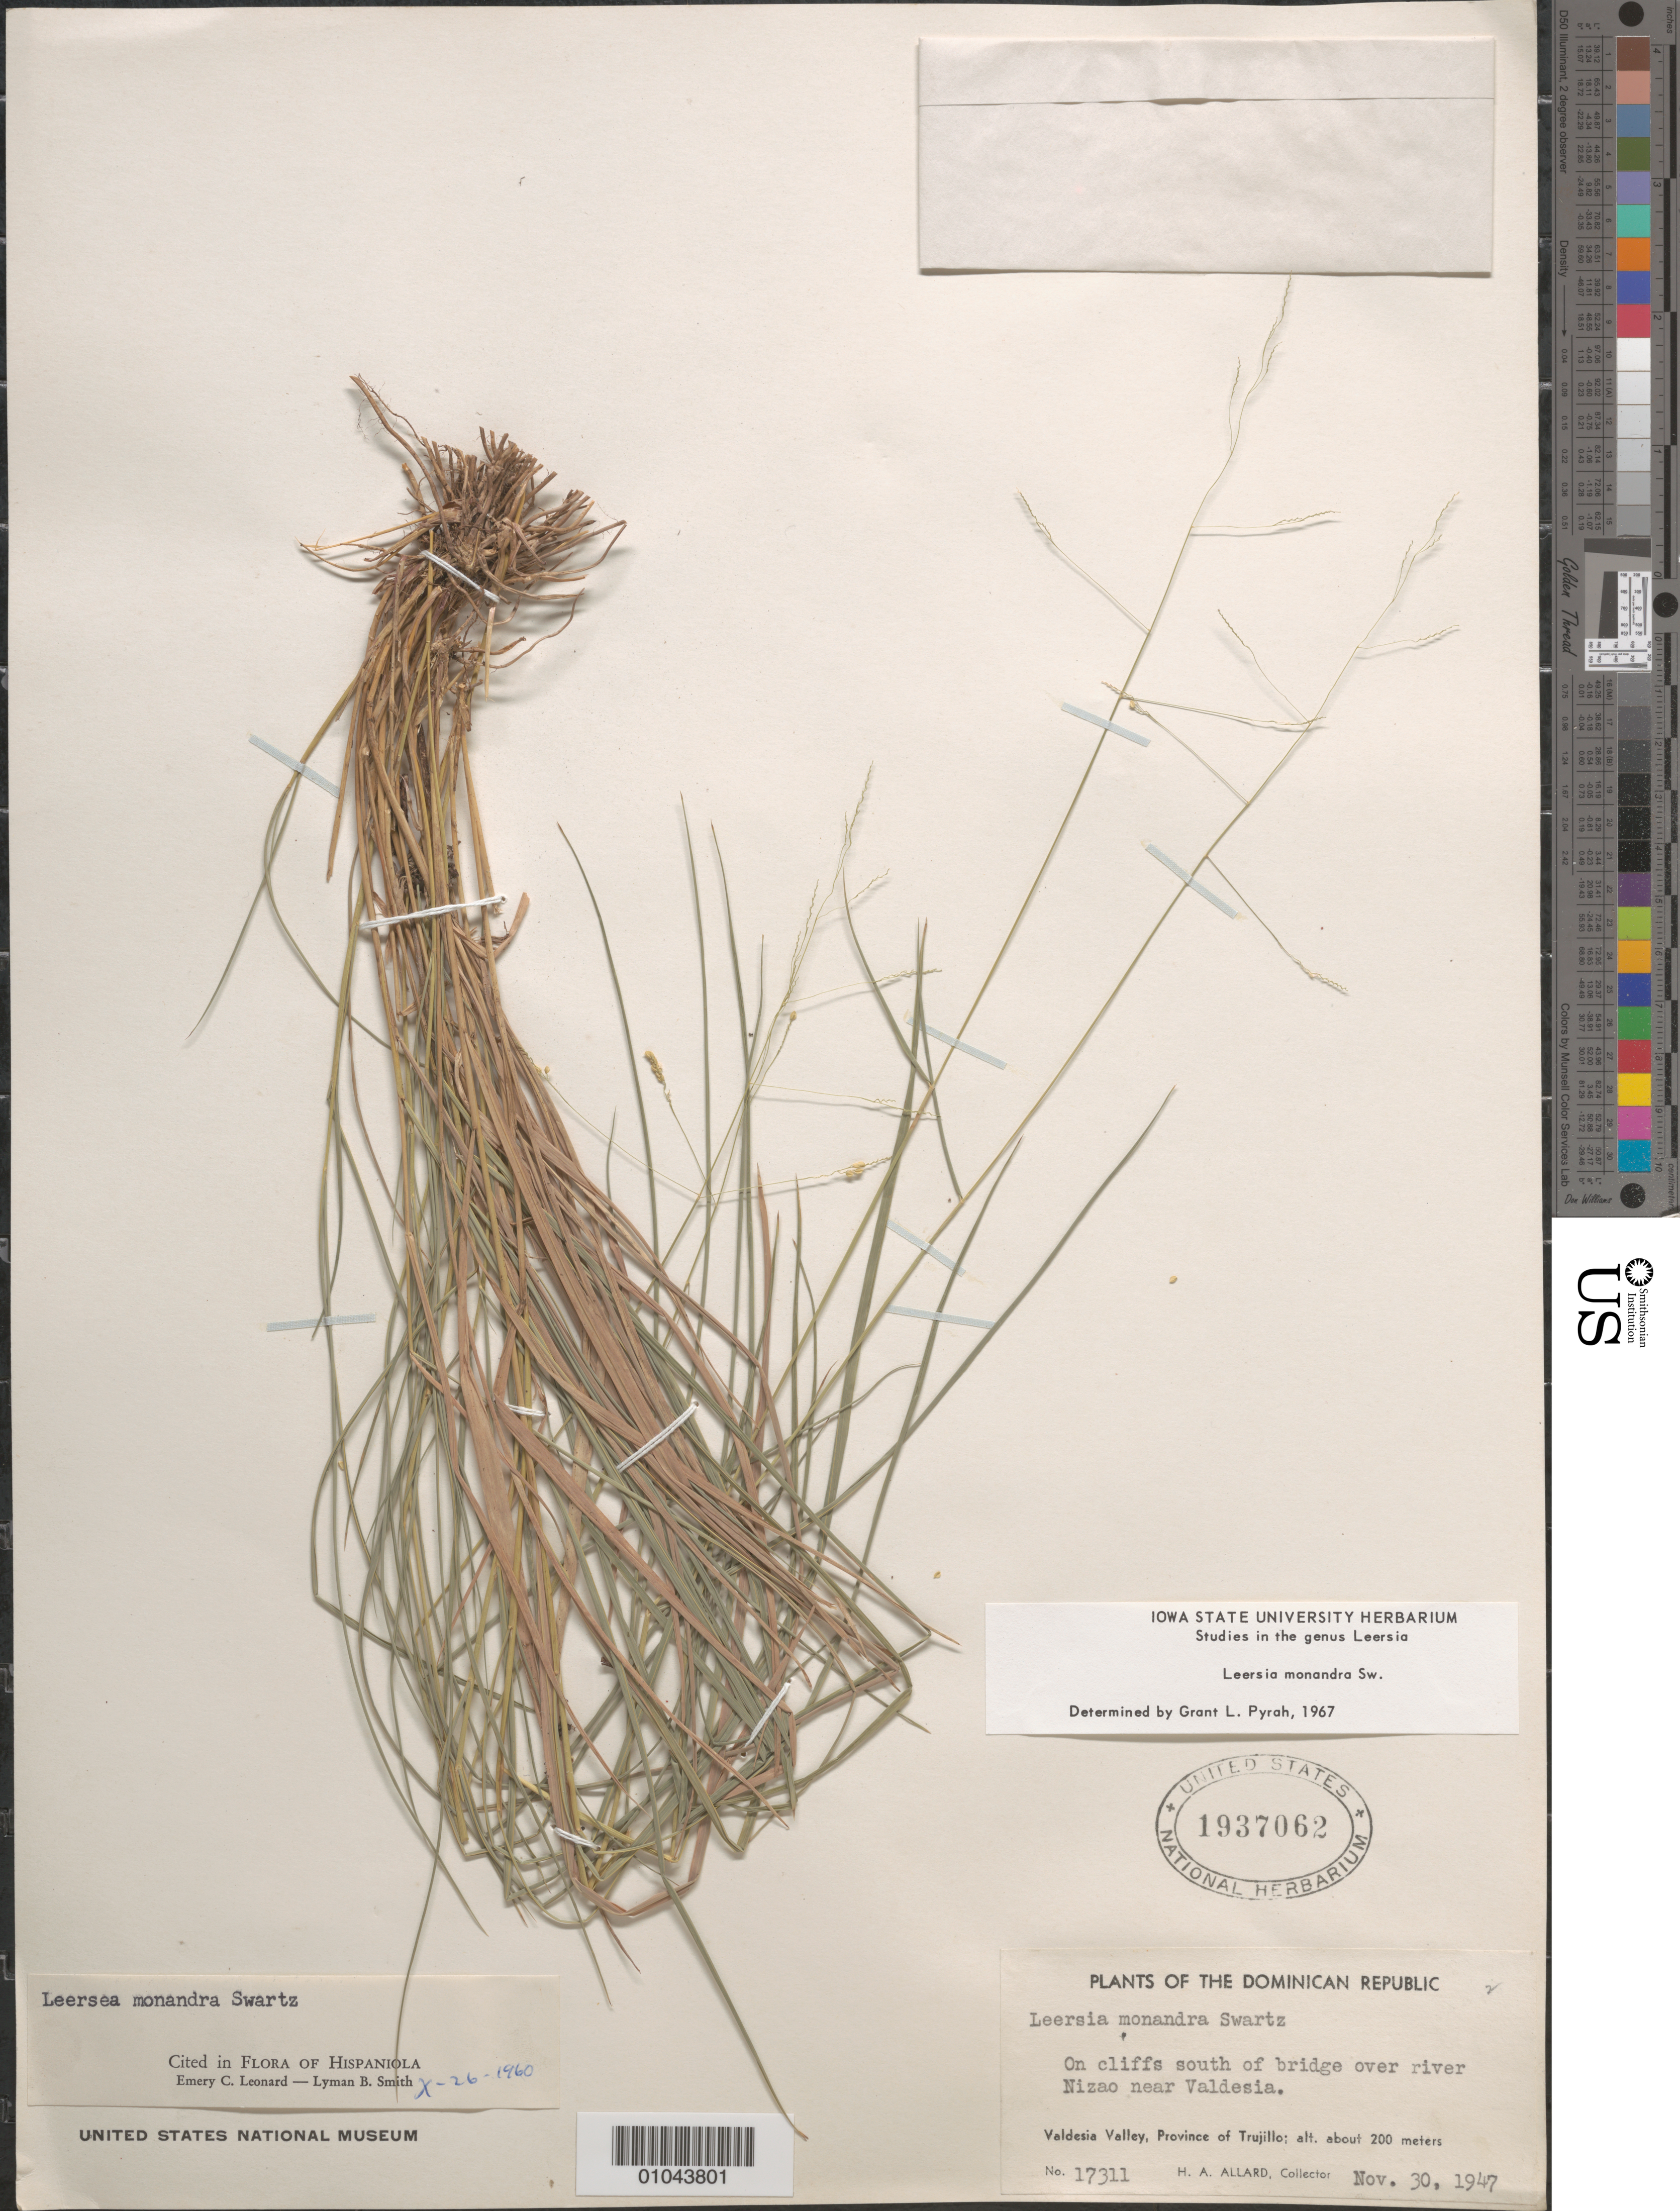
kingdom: Plantae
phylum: Tracheophyta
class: Liliopsida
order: Poales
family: Poaceae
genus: Leersia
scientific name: Leersia monandra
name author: Sw.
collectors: H. A. Allard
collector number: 17311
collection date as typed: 30 Nov 1947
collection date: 1947-11-30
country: Dominican Republic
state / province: La Vega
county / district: Santo Domingo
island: Hispaniola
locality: Valdesia Valley, On cliffs south of bridge over river nizao near Valdesia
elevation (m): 200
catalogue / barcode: US 1937062